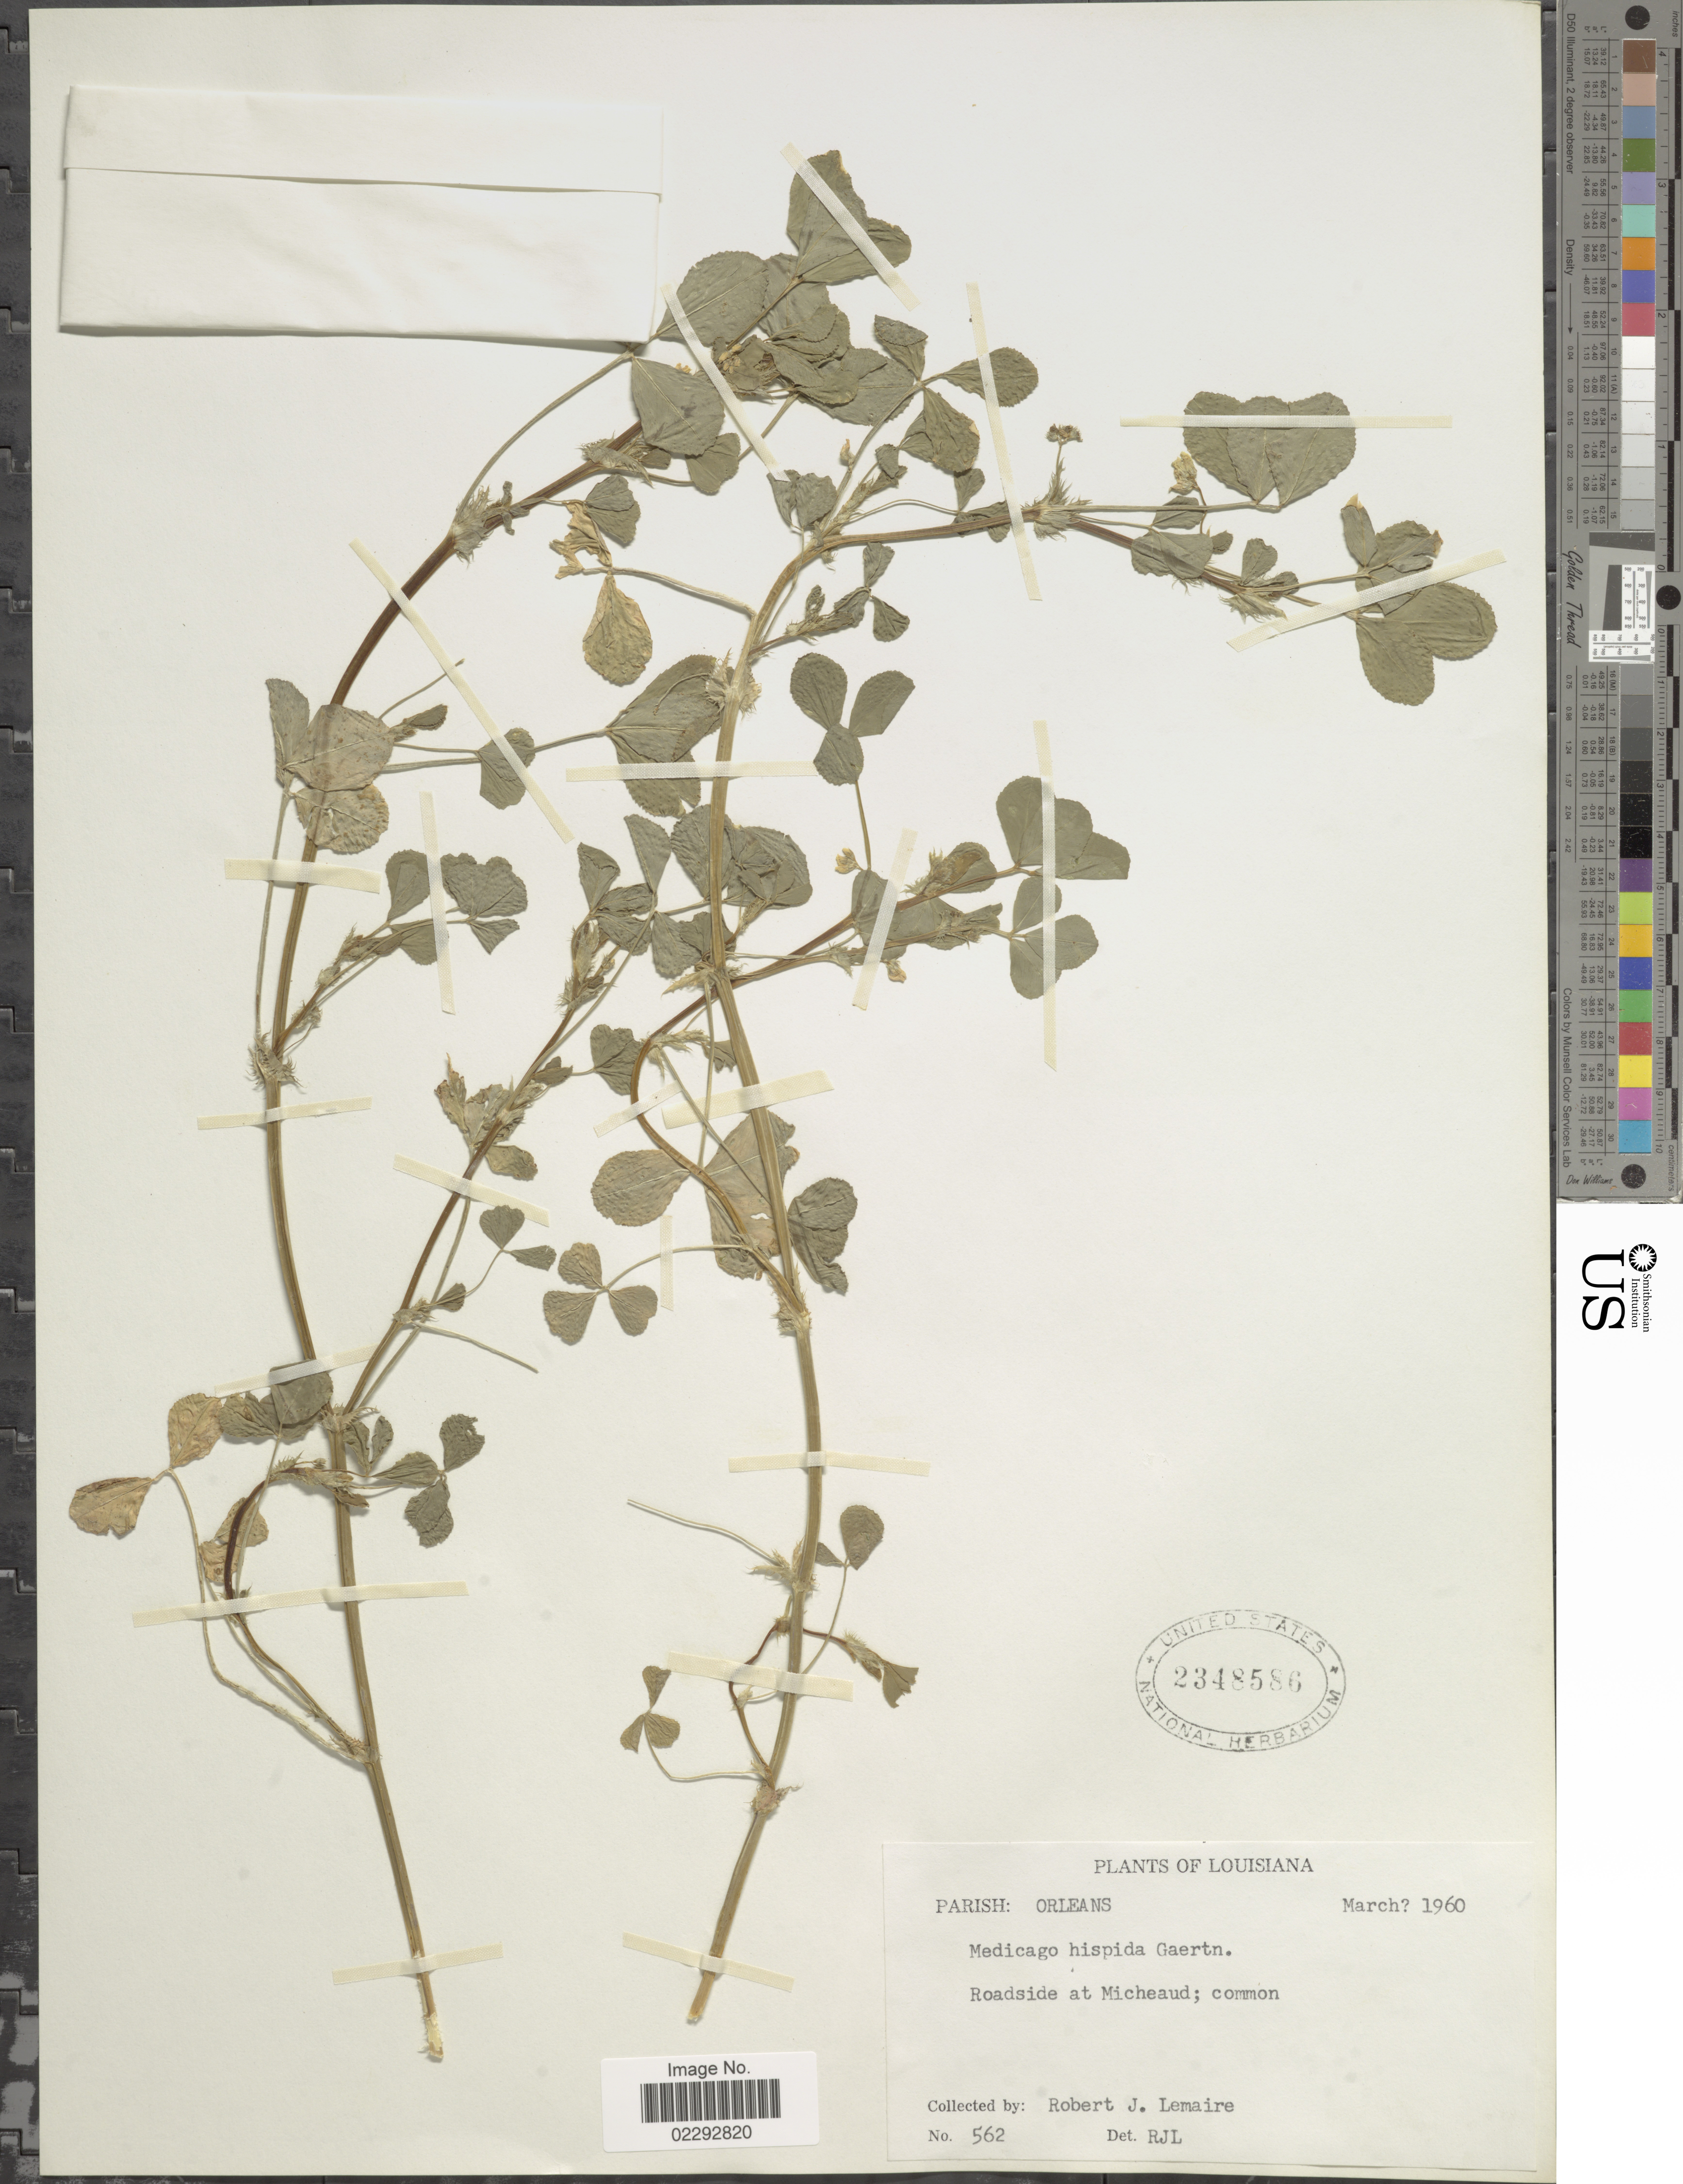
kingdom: Plantae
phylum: Tracheophyta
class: Magnoliopsida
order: Fabales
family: Fabaceae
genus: Medicago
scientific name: Medicago hispida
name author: Gaertn.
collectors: R. J. Lemaire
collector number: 562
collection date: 1960-03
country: United States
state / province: Louisiana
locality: Louisiana, Parish : Orleans.Roadside at Micheaud.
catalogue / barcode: US 2348586